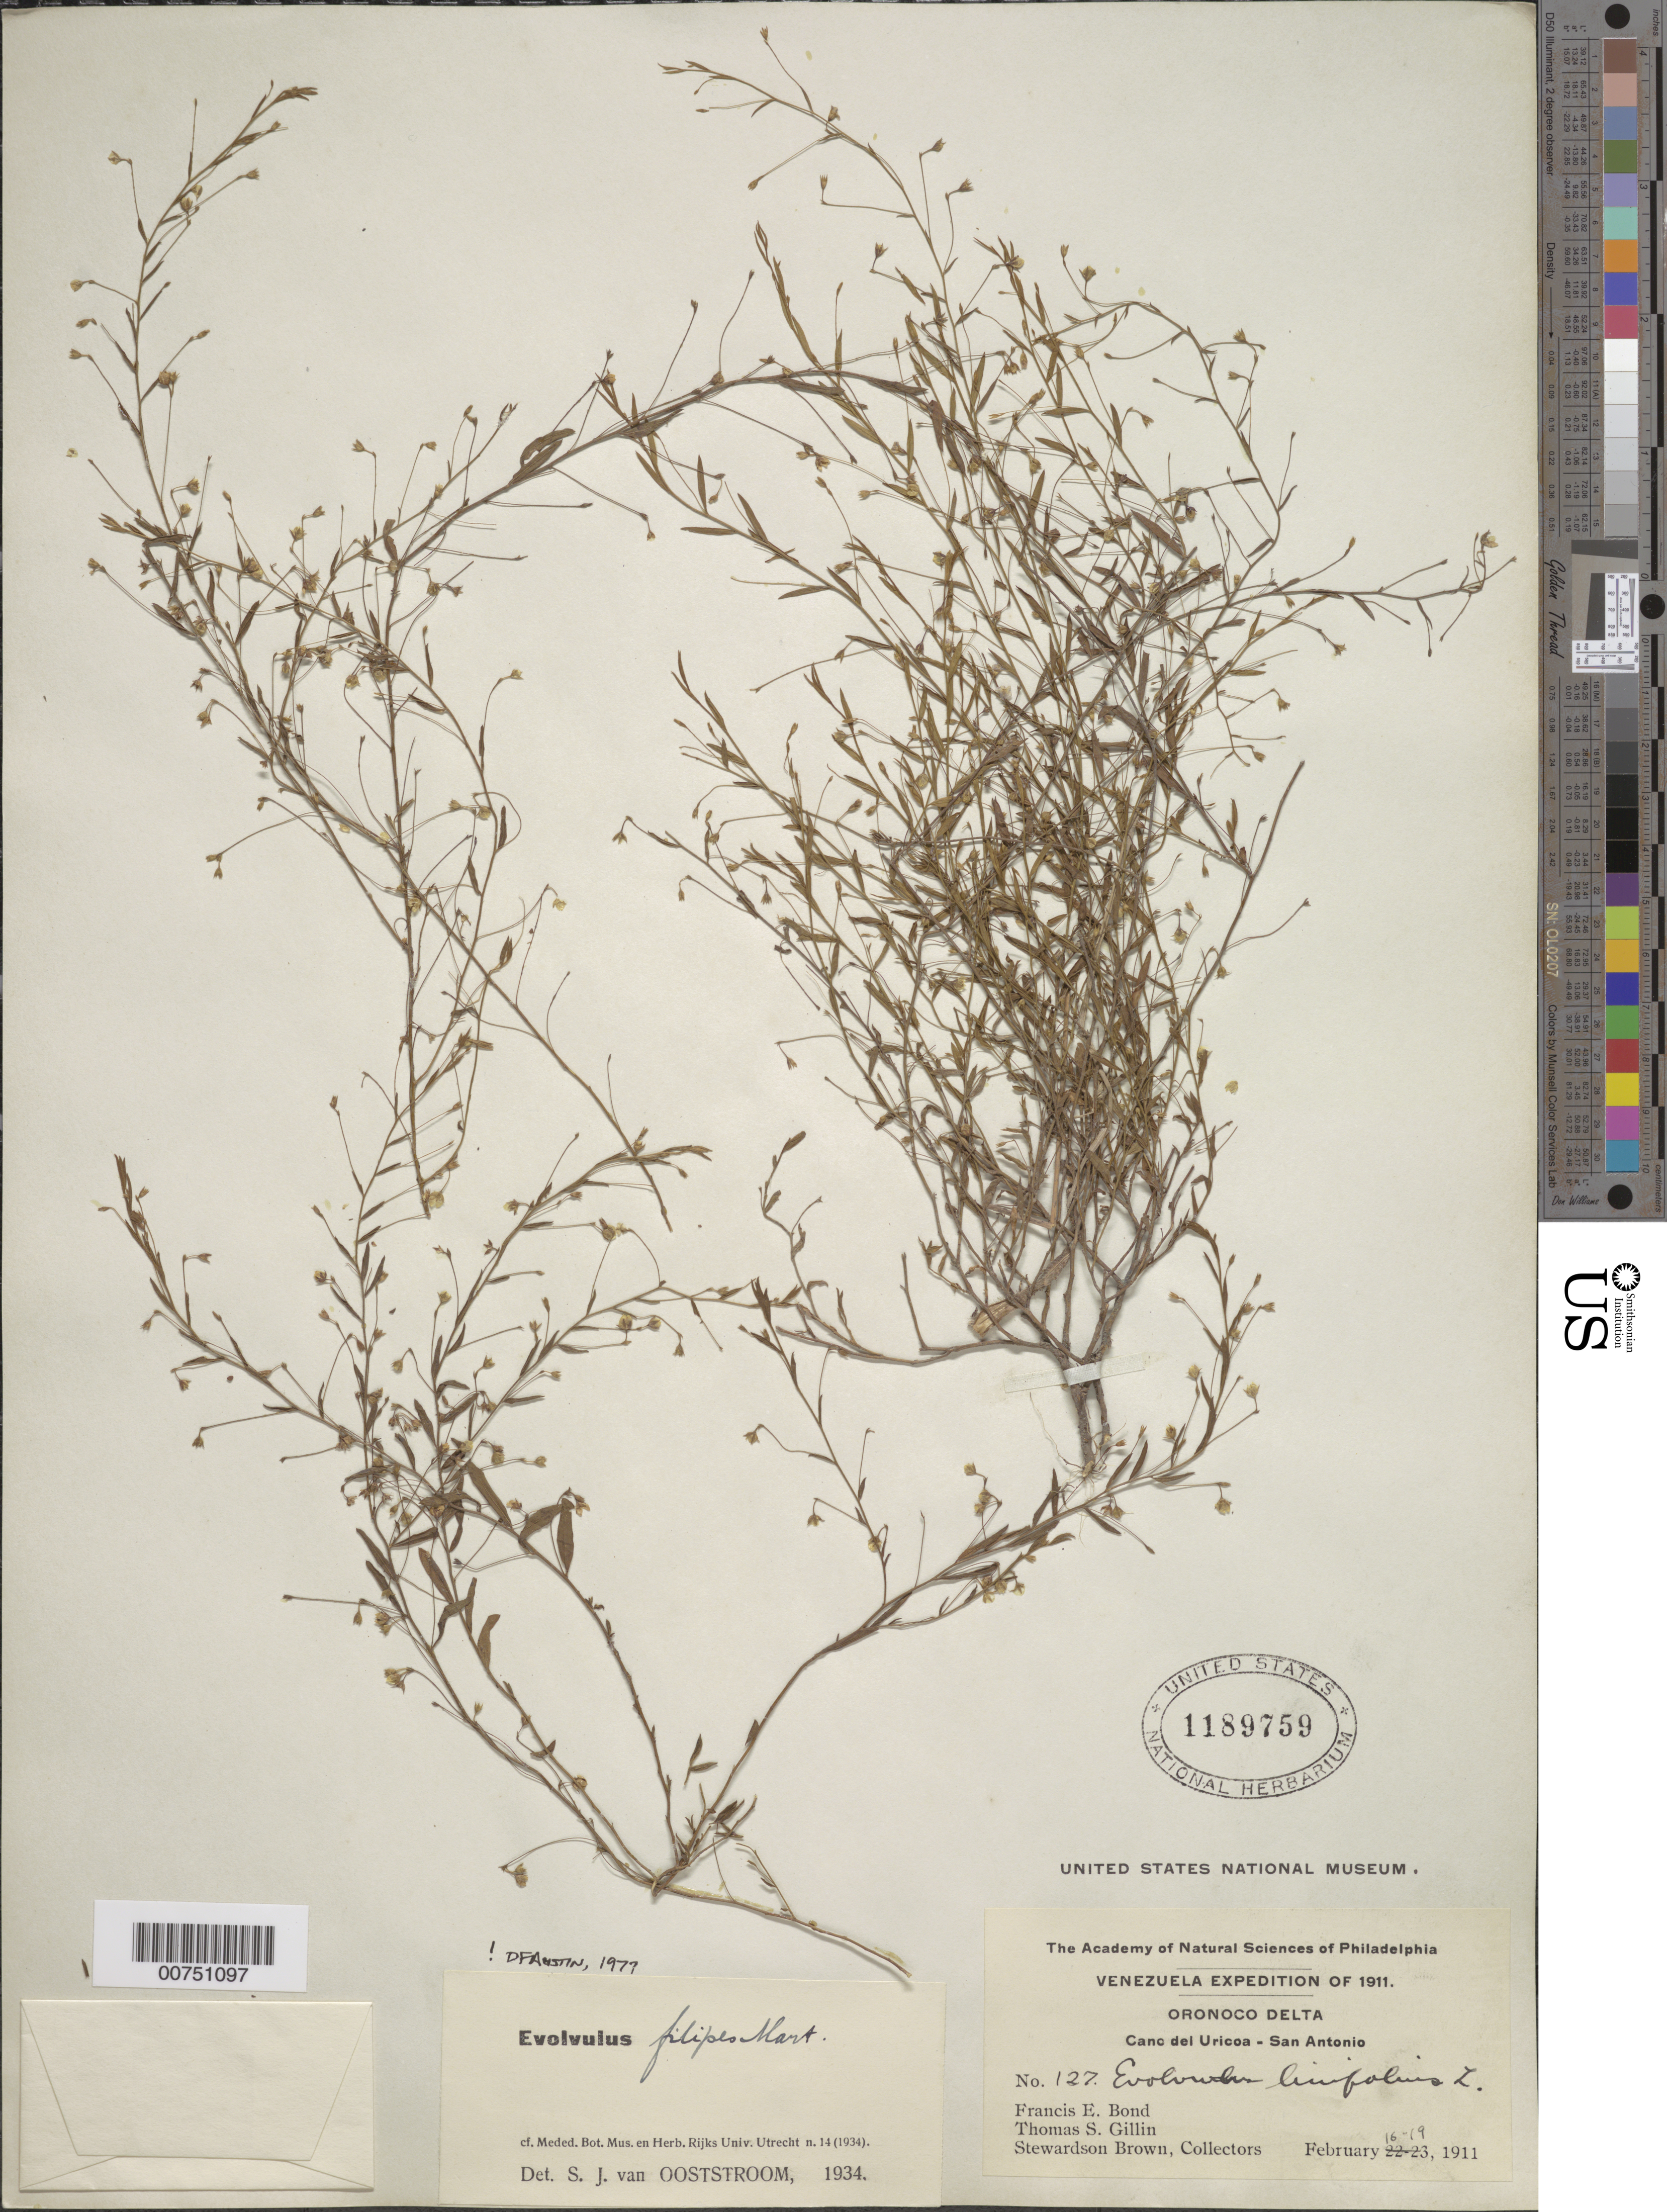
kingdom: Plantae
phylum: Tracheophyta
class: Magnoliopsida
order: Solanales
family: Convolvulaceae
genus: Evolvulus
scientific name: Evolvulus filipes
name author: Mart.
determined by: Austin, D. F.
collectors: F. Bond, T. Gillin & S. Brown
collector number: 127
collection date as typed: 16-19 February 1911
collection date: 1911-02-16/1911-02-19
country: Venezuela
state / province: Monagas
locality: Las Piedritas and savannah between Boca de Uracoa and San Antonio de Tabasca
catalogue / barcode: US 1189759